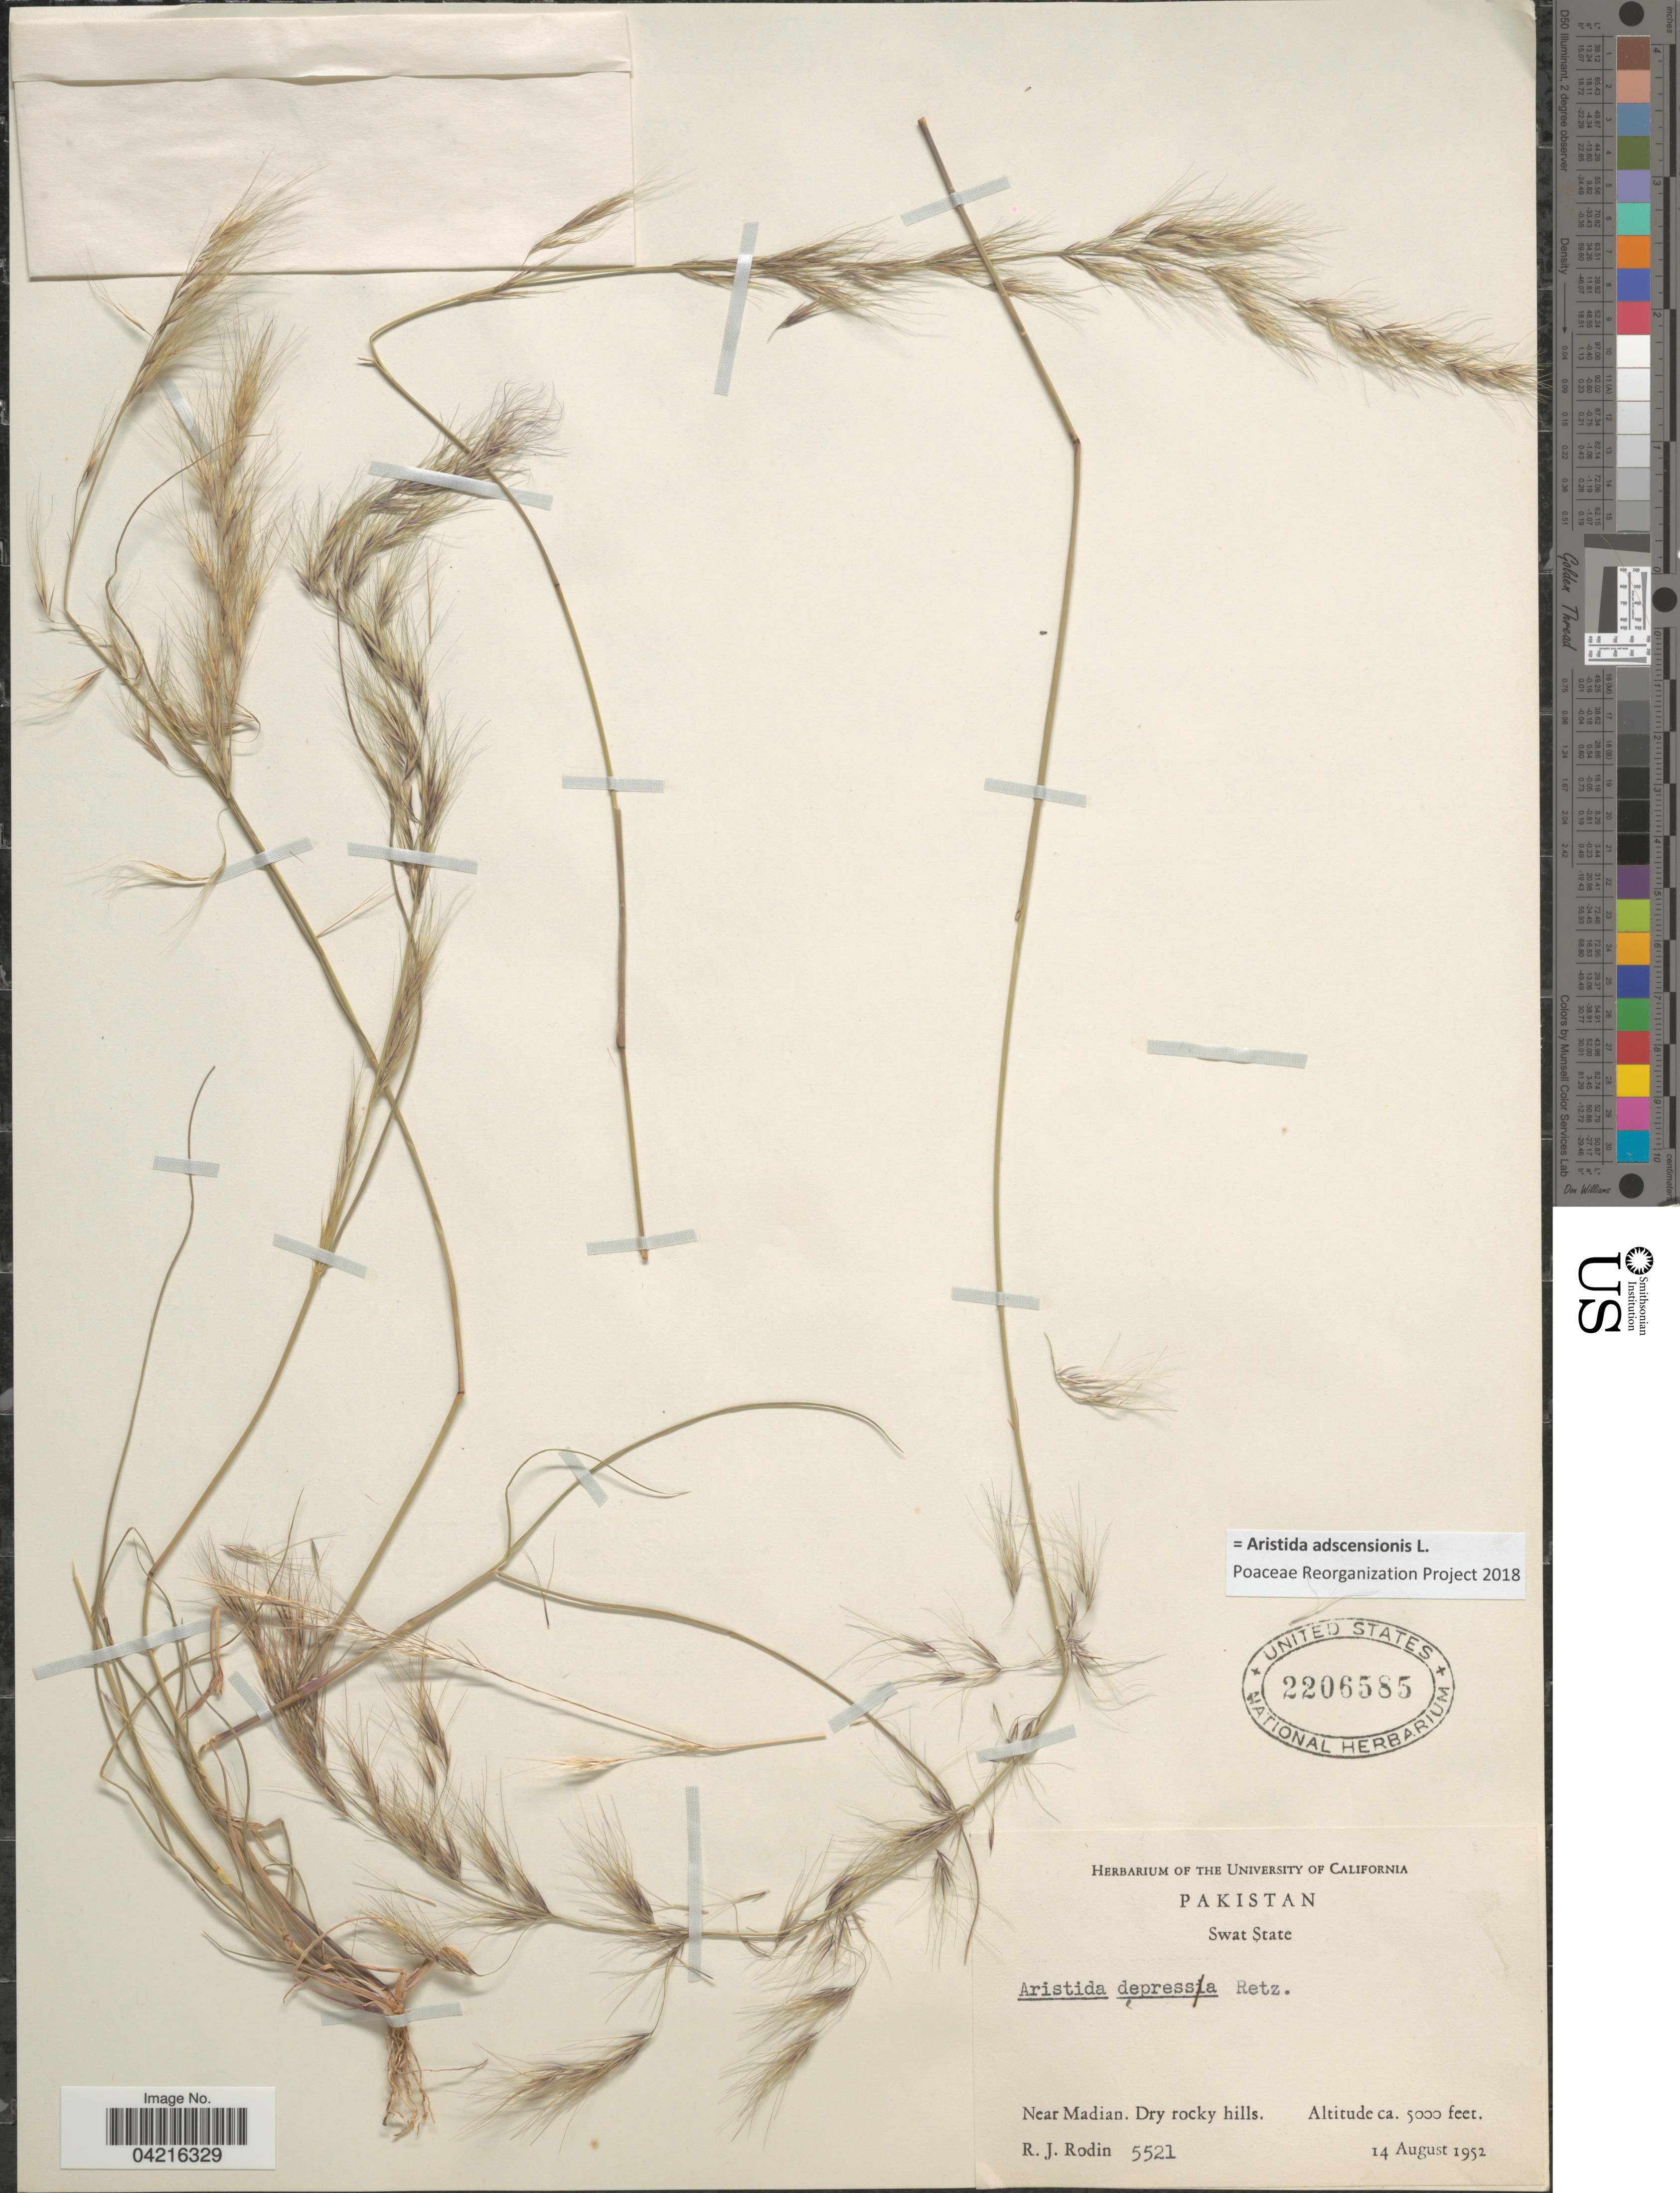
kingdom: Plantae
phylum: Tracheophyta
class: Liliopsida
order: Poales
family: Poaceae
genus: Aristida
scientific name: Aristida adscensionis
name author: L.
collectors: R. J. Rodin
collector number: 5521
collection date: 1952-08-14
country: Pakistan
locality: Swat State. Near Madian. Dry rocky hills.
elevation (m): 1524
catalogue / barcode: US 2206585